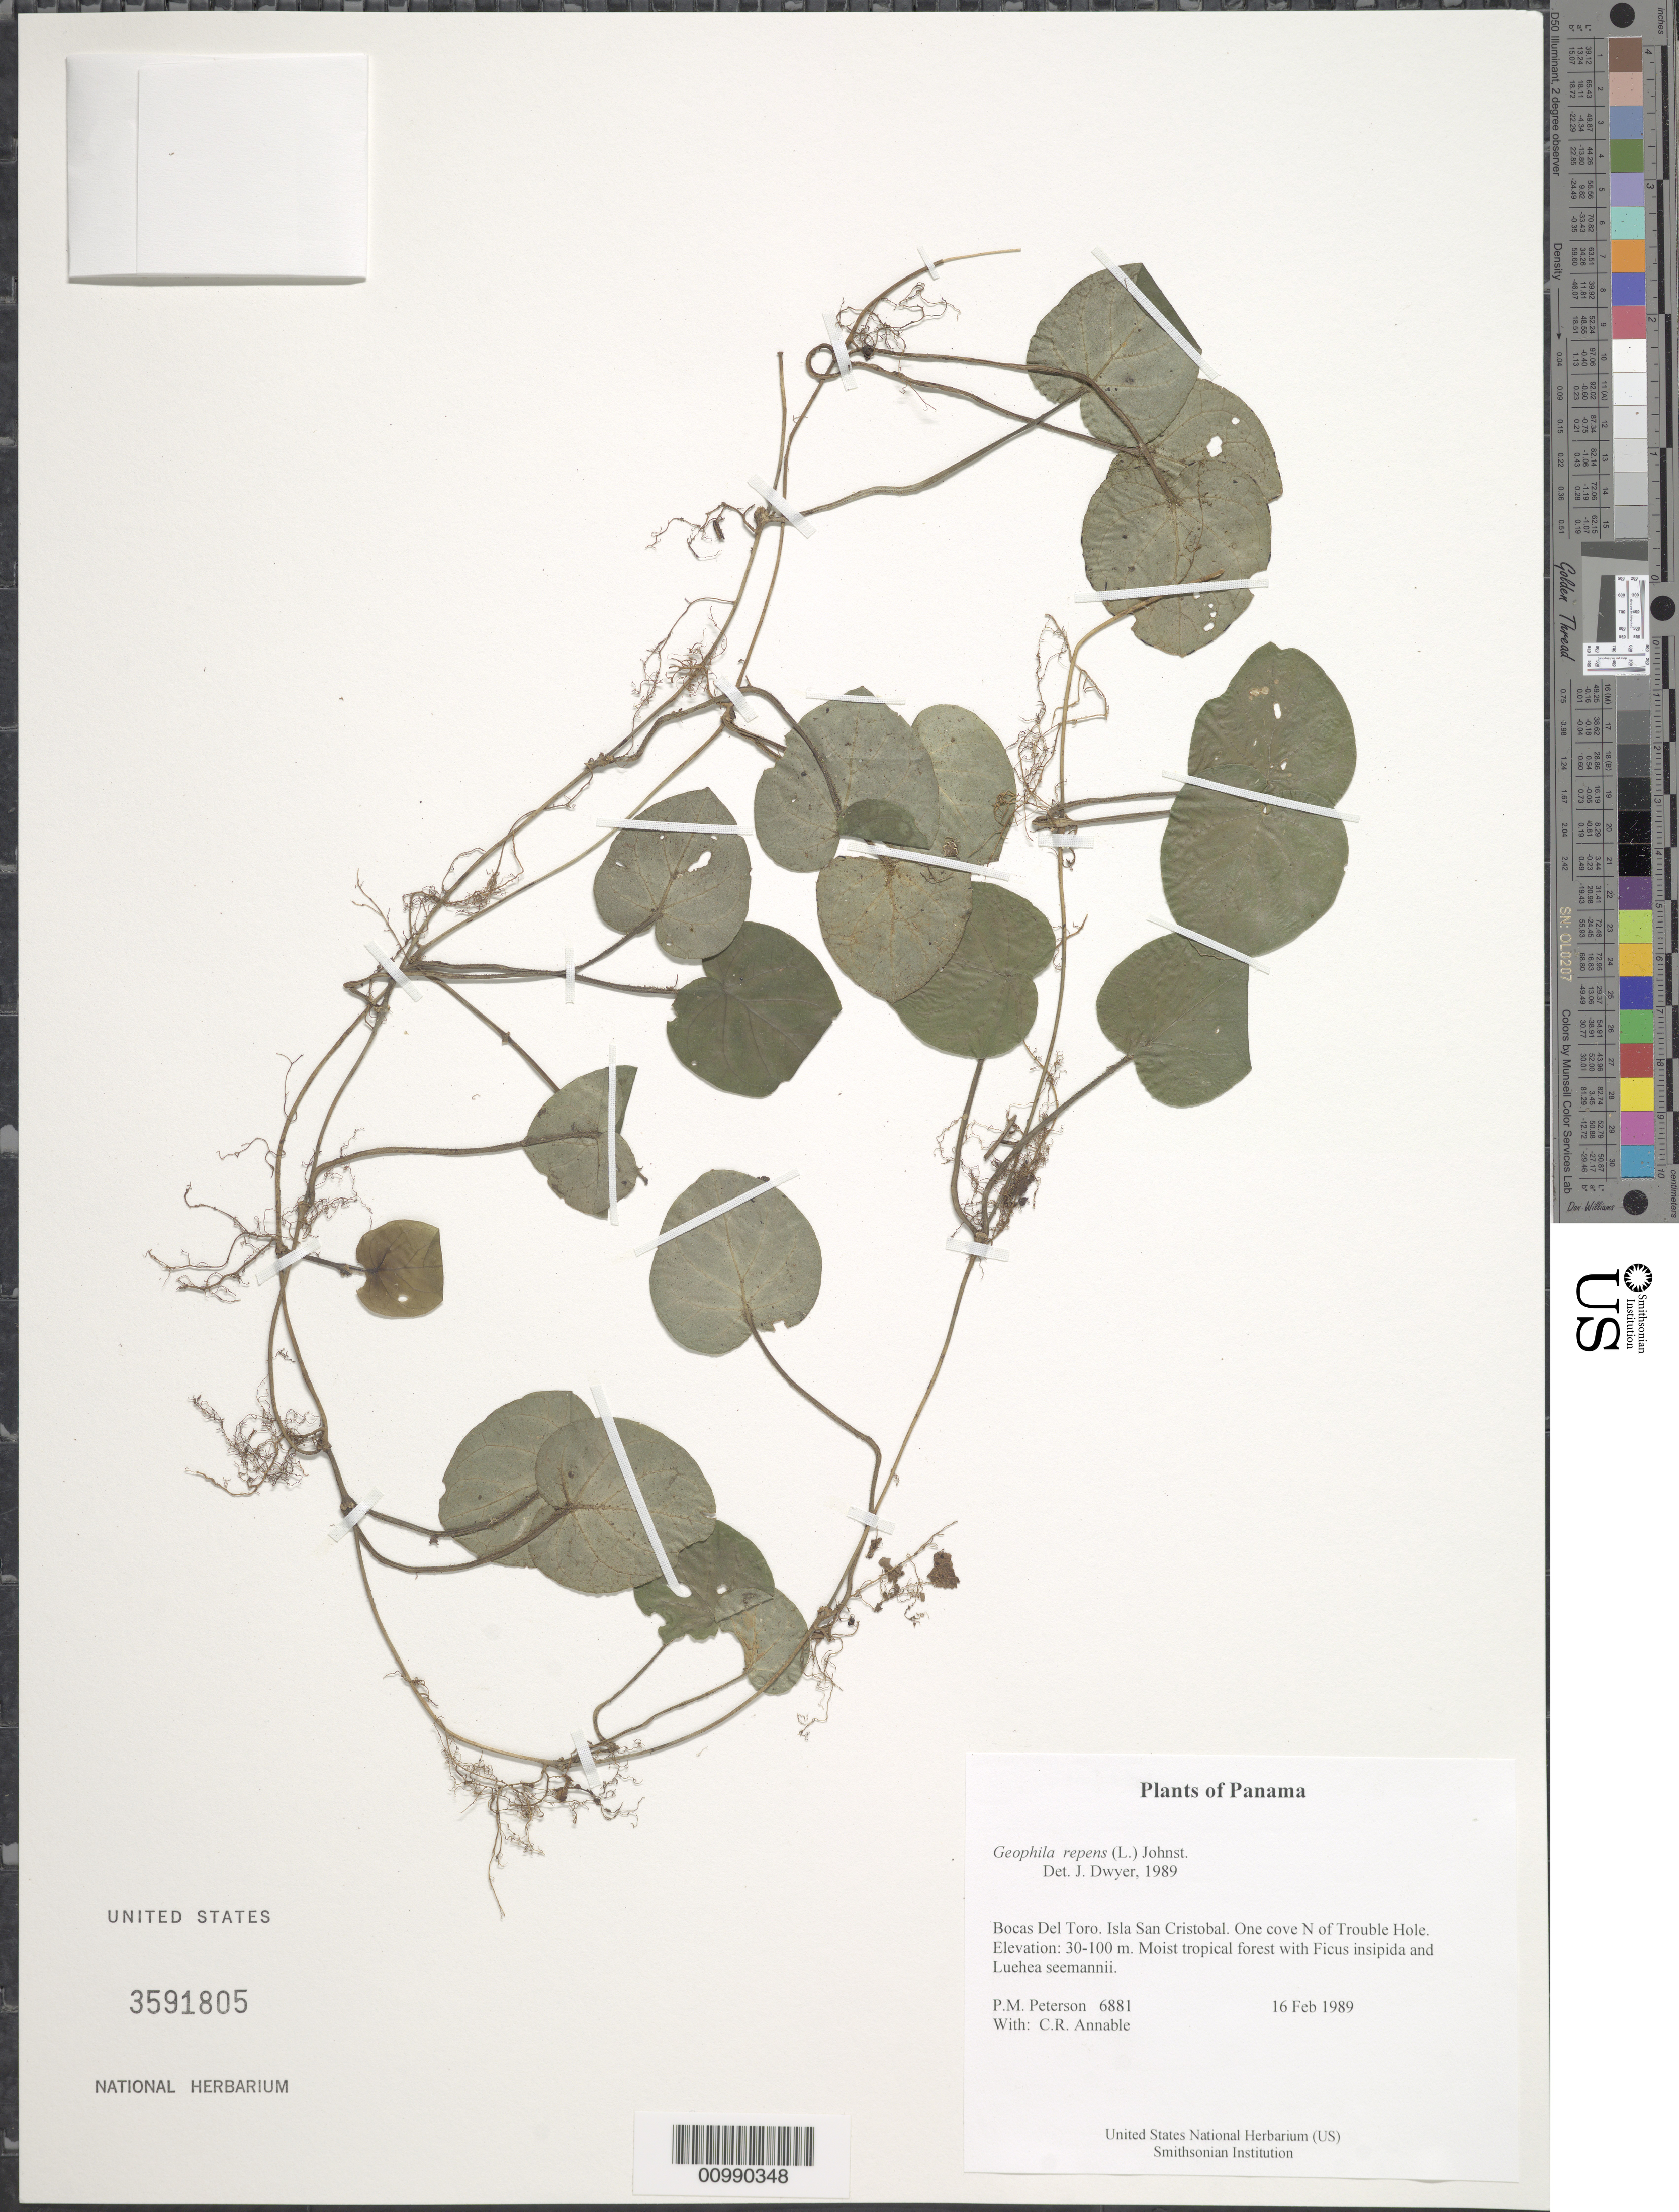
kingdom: Plantae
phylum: Tracheophyta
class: Magnoliopsida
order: Gentianales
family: Rubiaceae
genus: Geophila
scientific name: Geophila repens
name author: (L.) I.M. Johnst.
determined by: Dwyer, J.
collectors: P. M. Peterson & C. R. Annable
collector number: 06881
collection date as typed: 16 Feb 1989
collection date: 1989-02-16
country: Panama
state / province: Bocas del Toro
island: San Cristobal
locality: One cove N of Trouble Hole.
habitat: Moist tropical forest with Ficus insipida and Luehea seemannii.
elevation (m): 30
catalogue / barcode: US 3591805